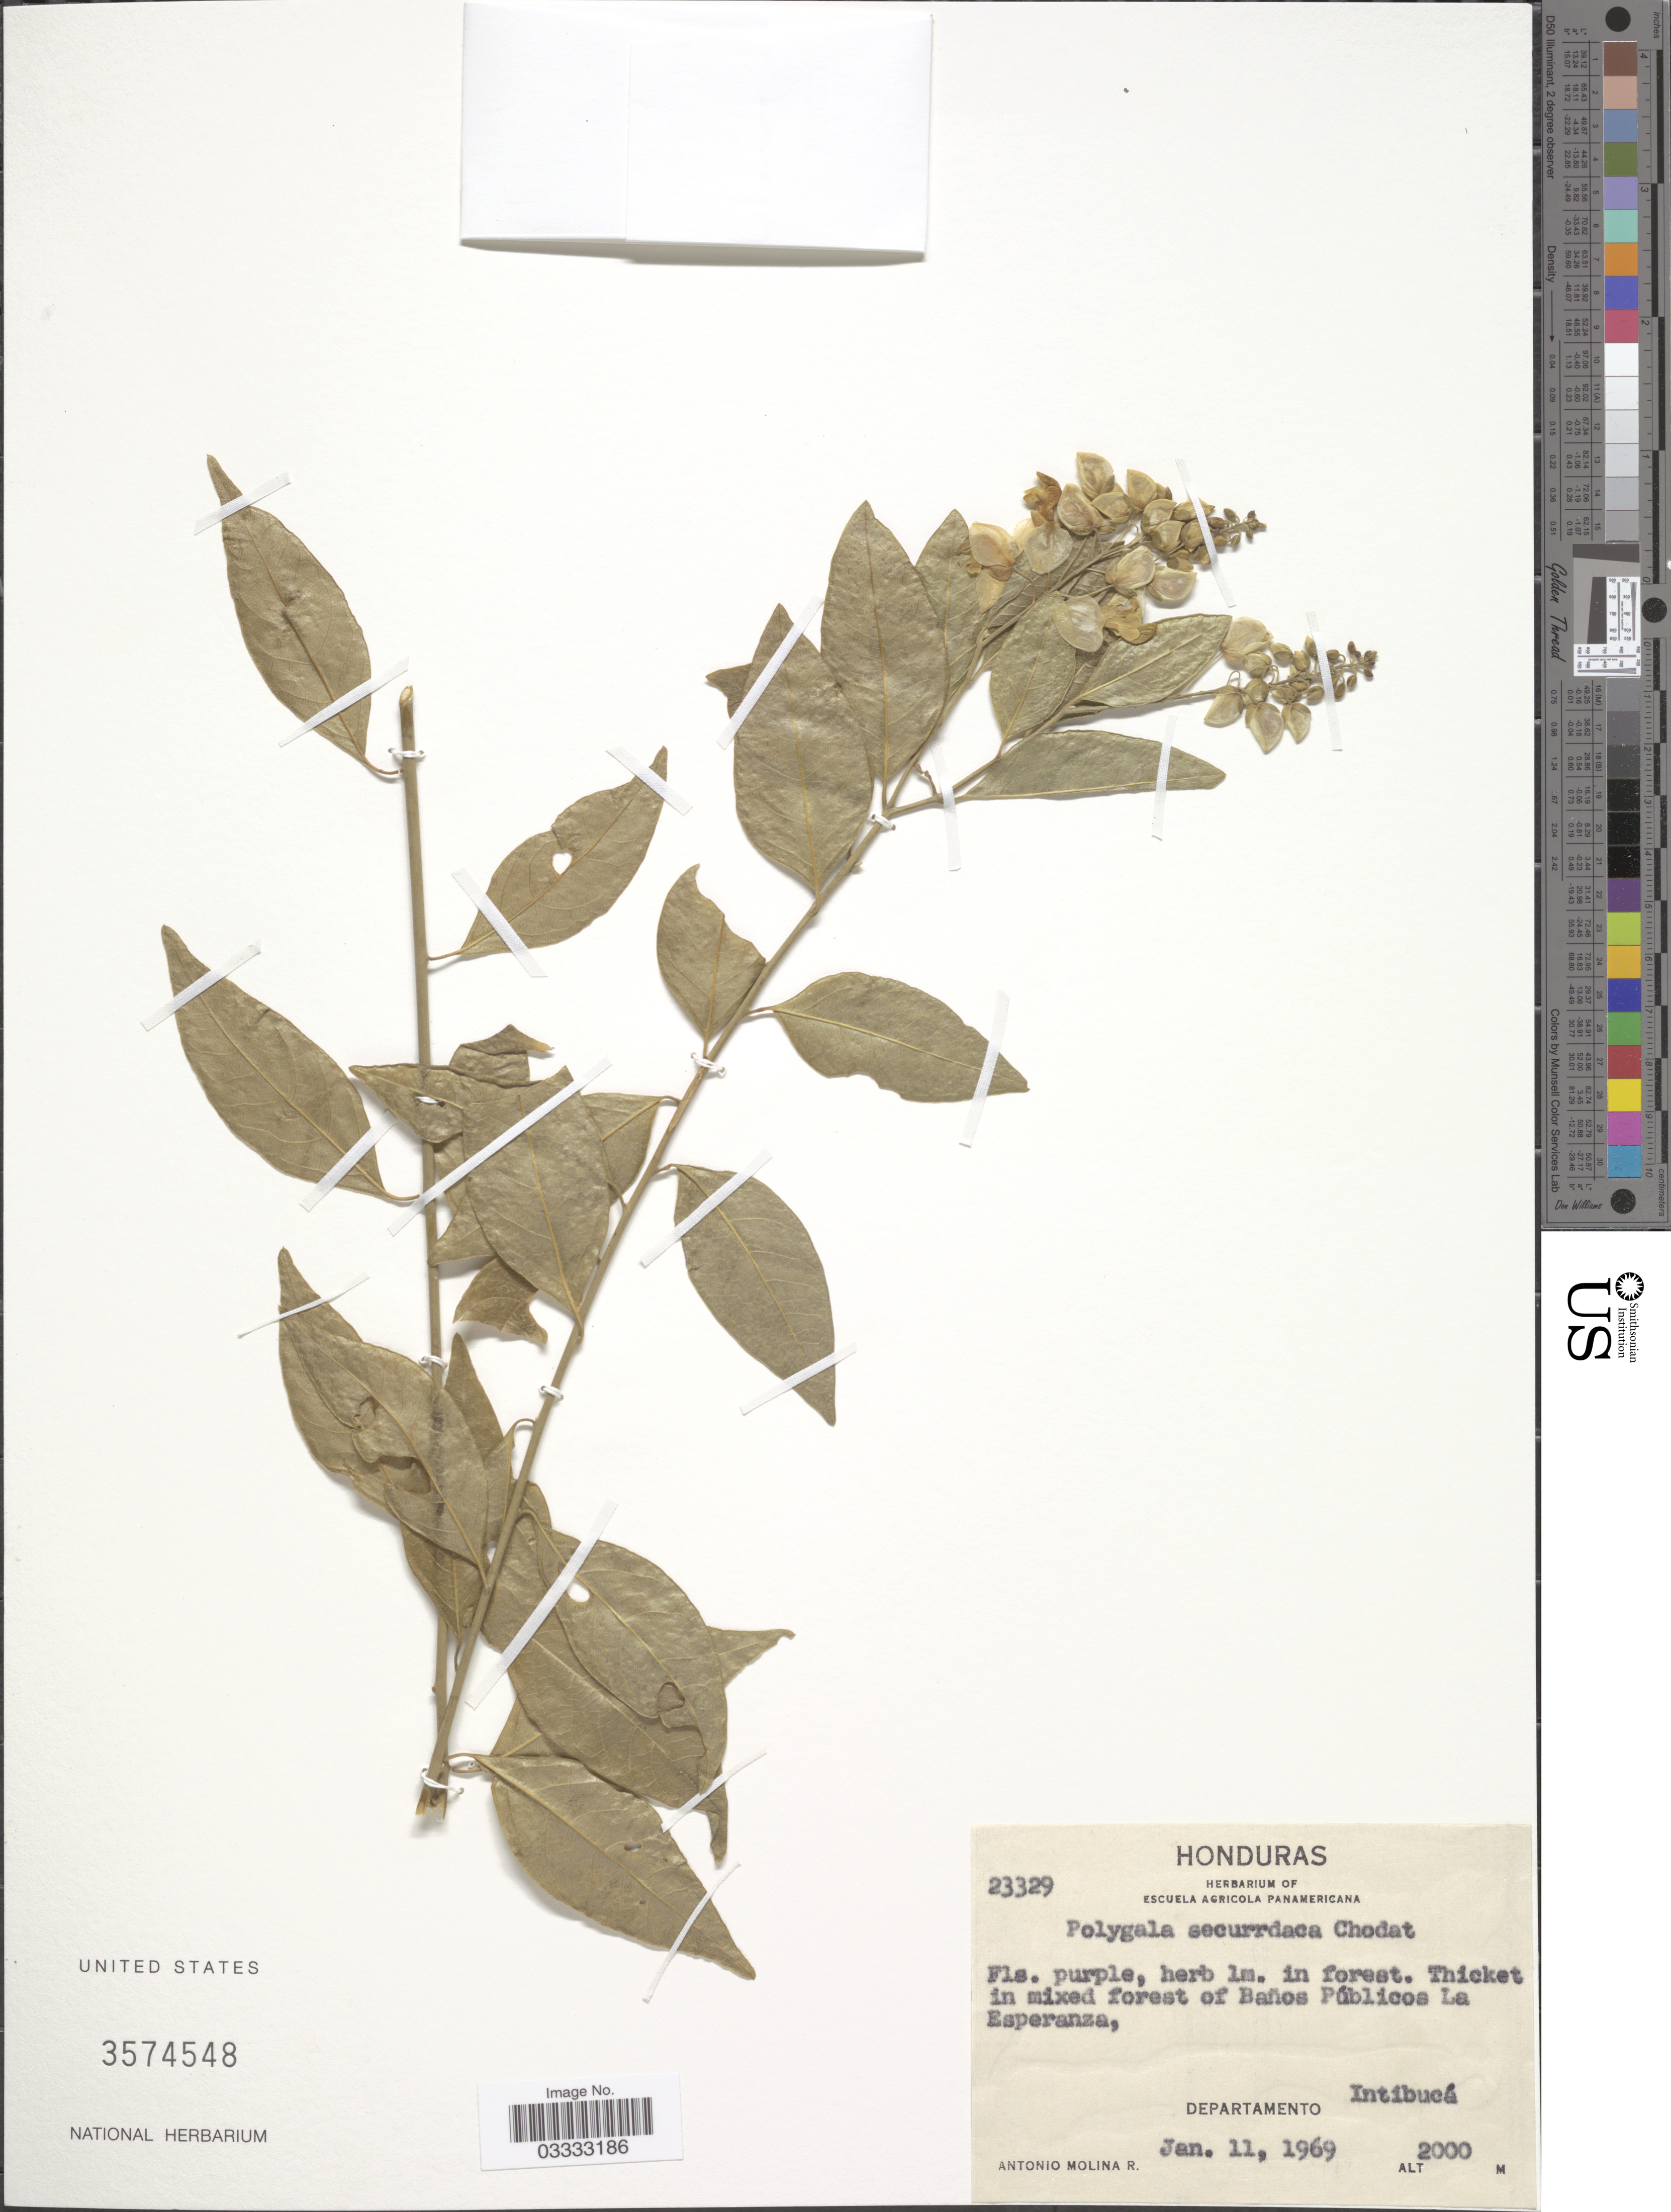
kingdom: Plantae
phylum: Tracheophyta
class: Magnoliopsida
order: Fabales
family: Polygalaceae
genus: Asemeia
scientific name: Asemeia securidaca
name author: (Chodat) J.F.B. Pastore & J.R. Abbott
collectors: A. Molina R.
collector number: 23329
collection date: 1969-01-11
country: Honduras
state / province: Intibuca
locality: Thicket in mixed forest of Baños Públicos La Esperanza, Departamento Intibucá.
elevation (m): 2000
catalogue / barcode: US 3574548